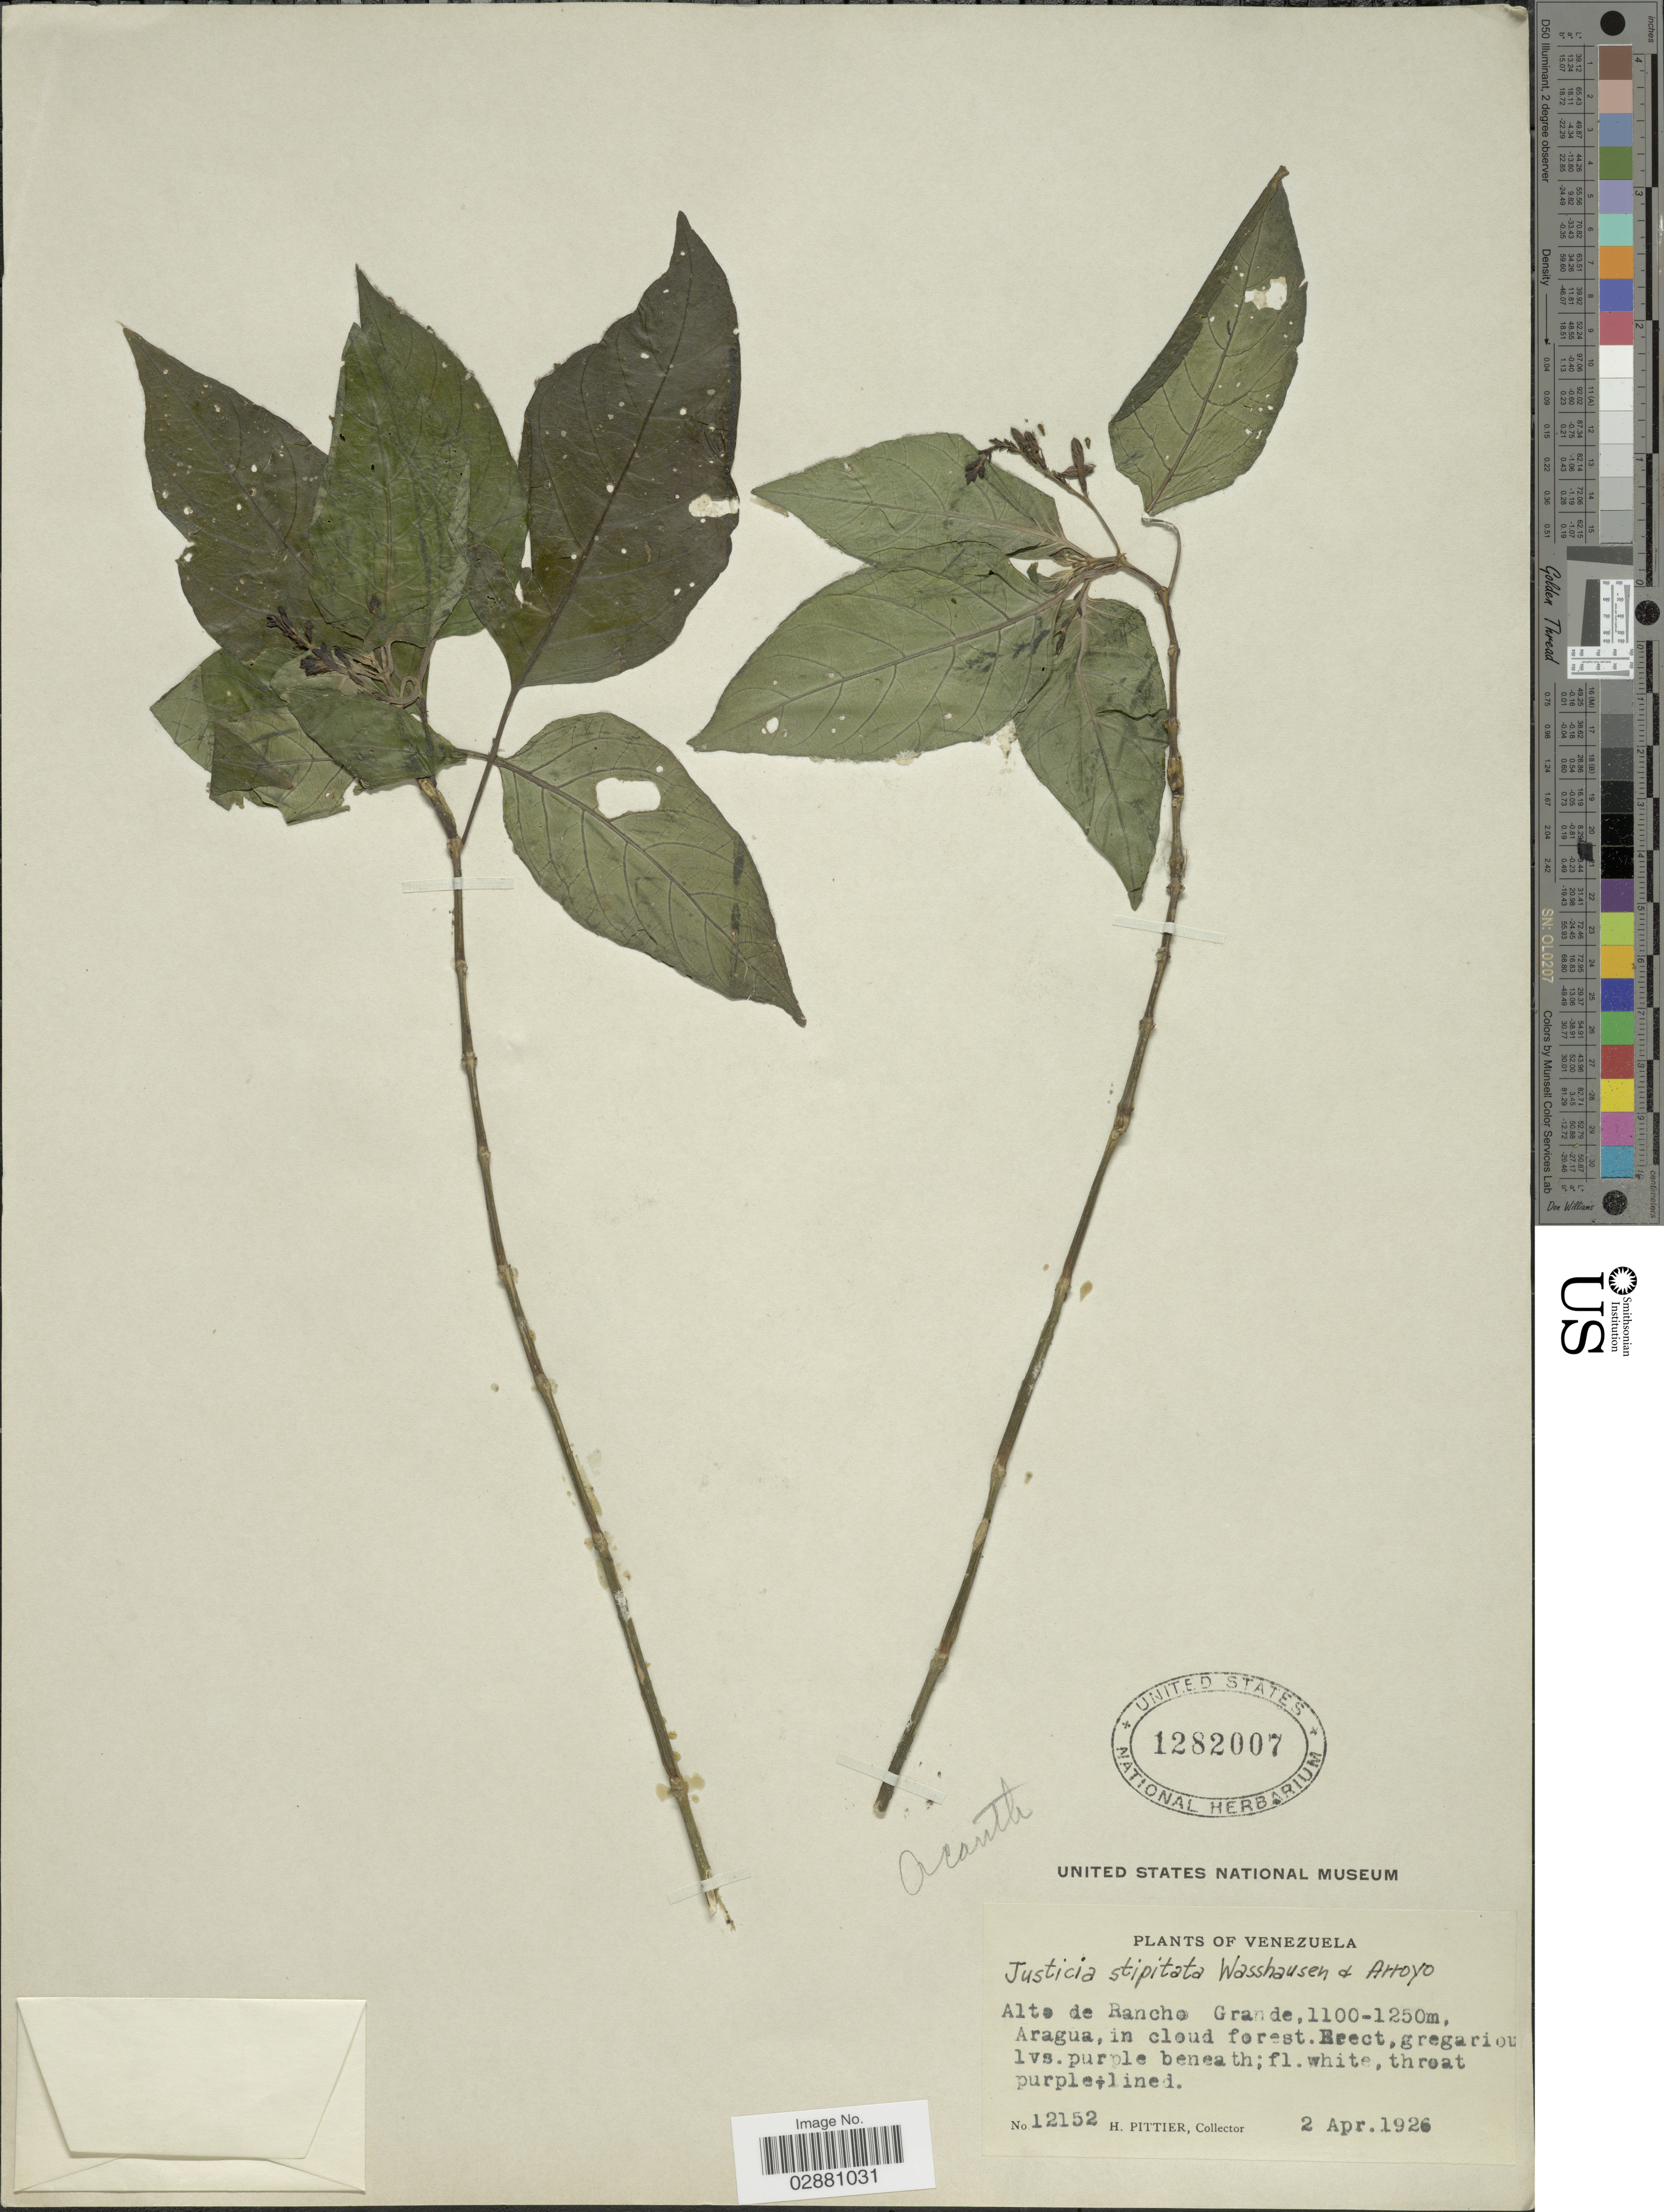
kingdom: Plantae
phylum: Tracheophyta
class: Magnoliopsida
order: Lamiales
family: Acanthaceae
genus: Justicia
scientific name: Justicia stipitata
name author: Wassh. & Arroyo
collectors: H. F. Pittier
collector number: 12152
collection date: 1926-04-02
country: Venezuela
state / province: Aragua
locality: Alto de Rancho Grande.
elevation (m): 1100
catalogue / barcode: US 1282007